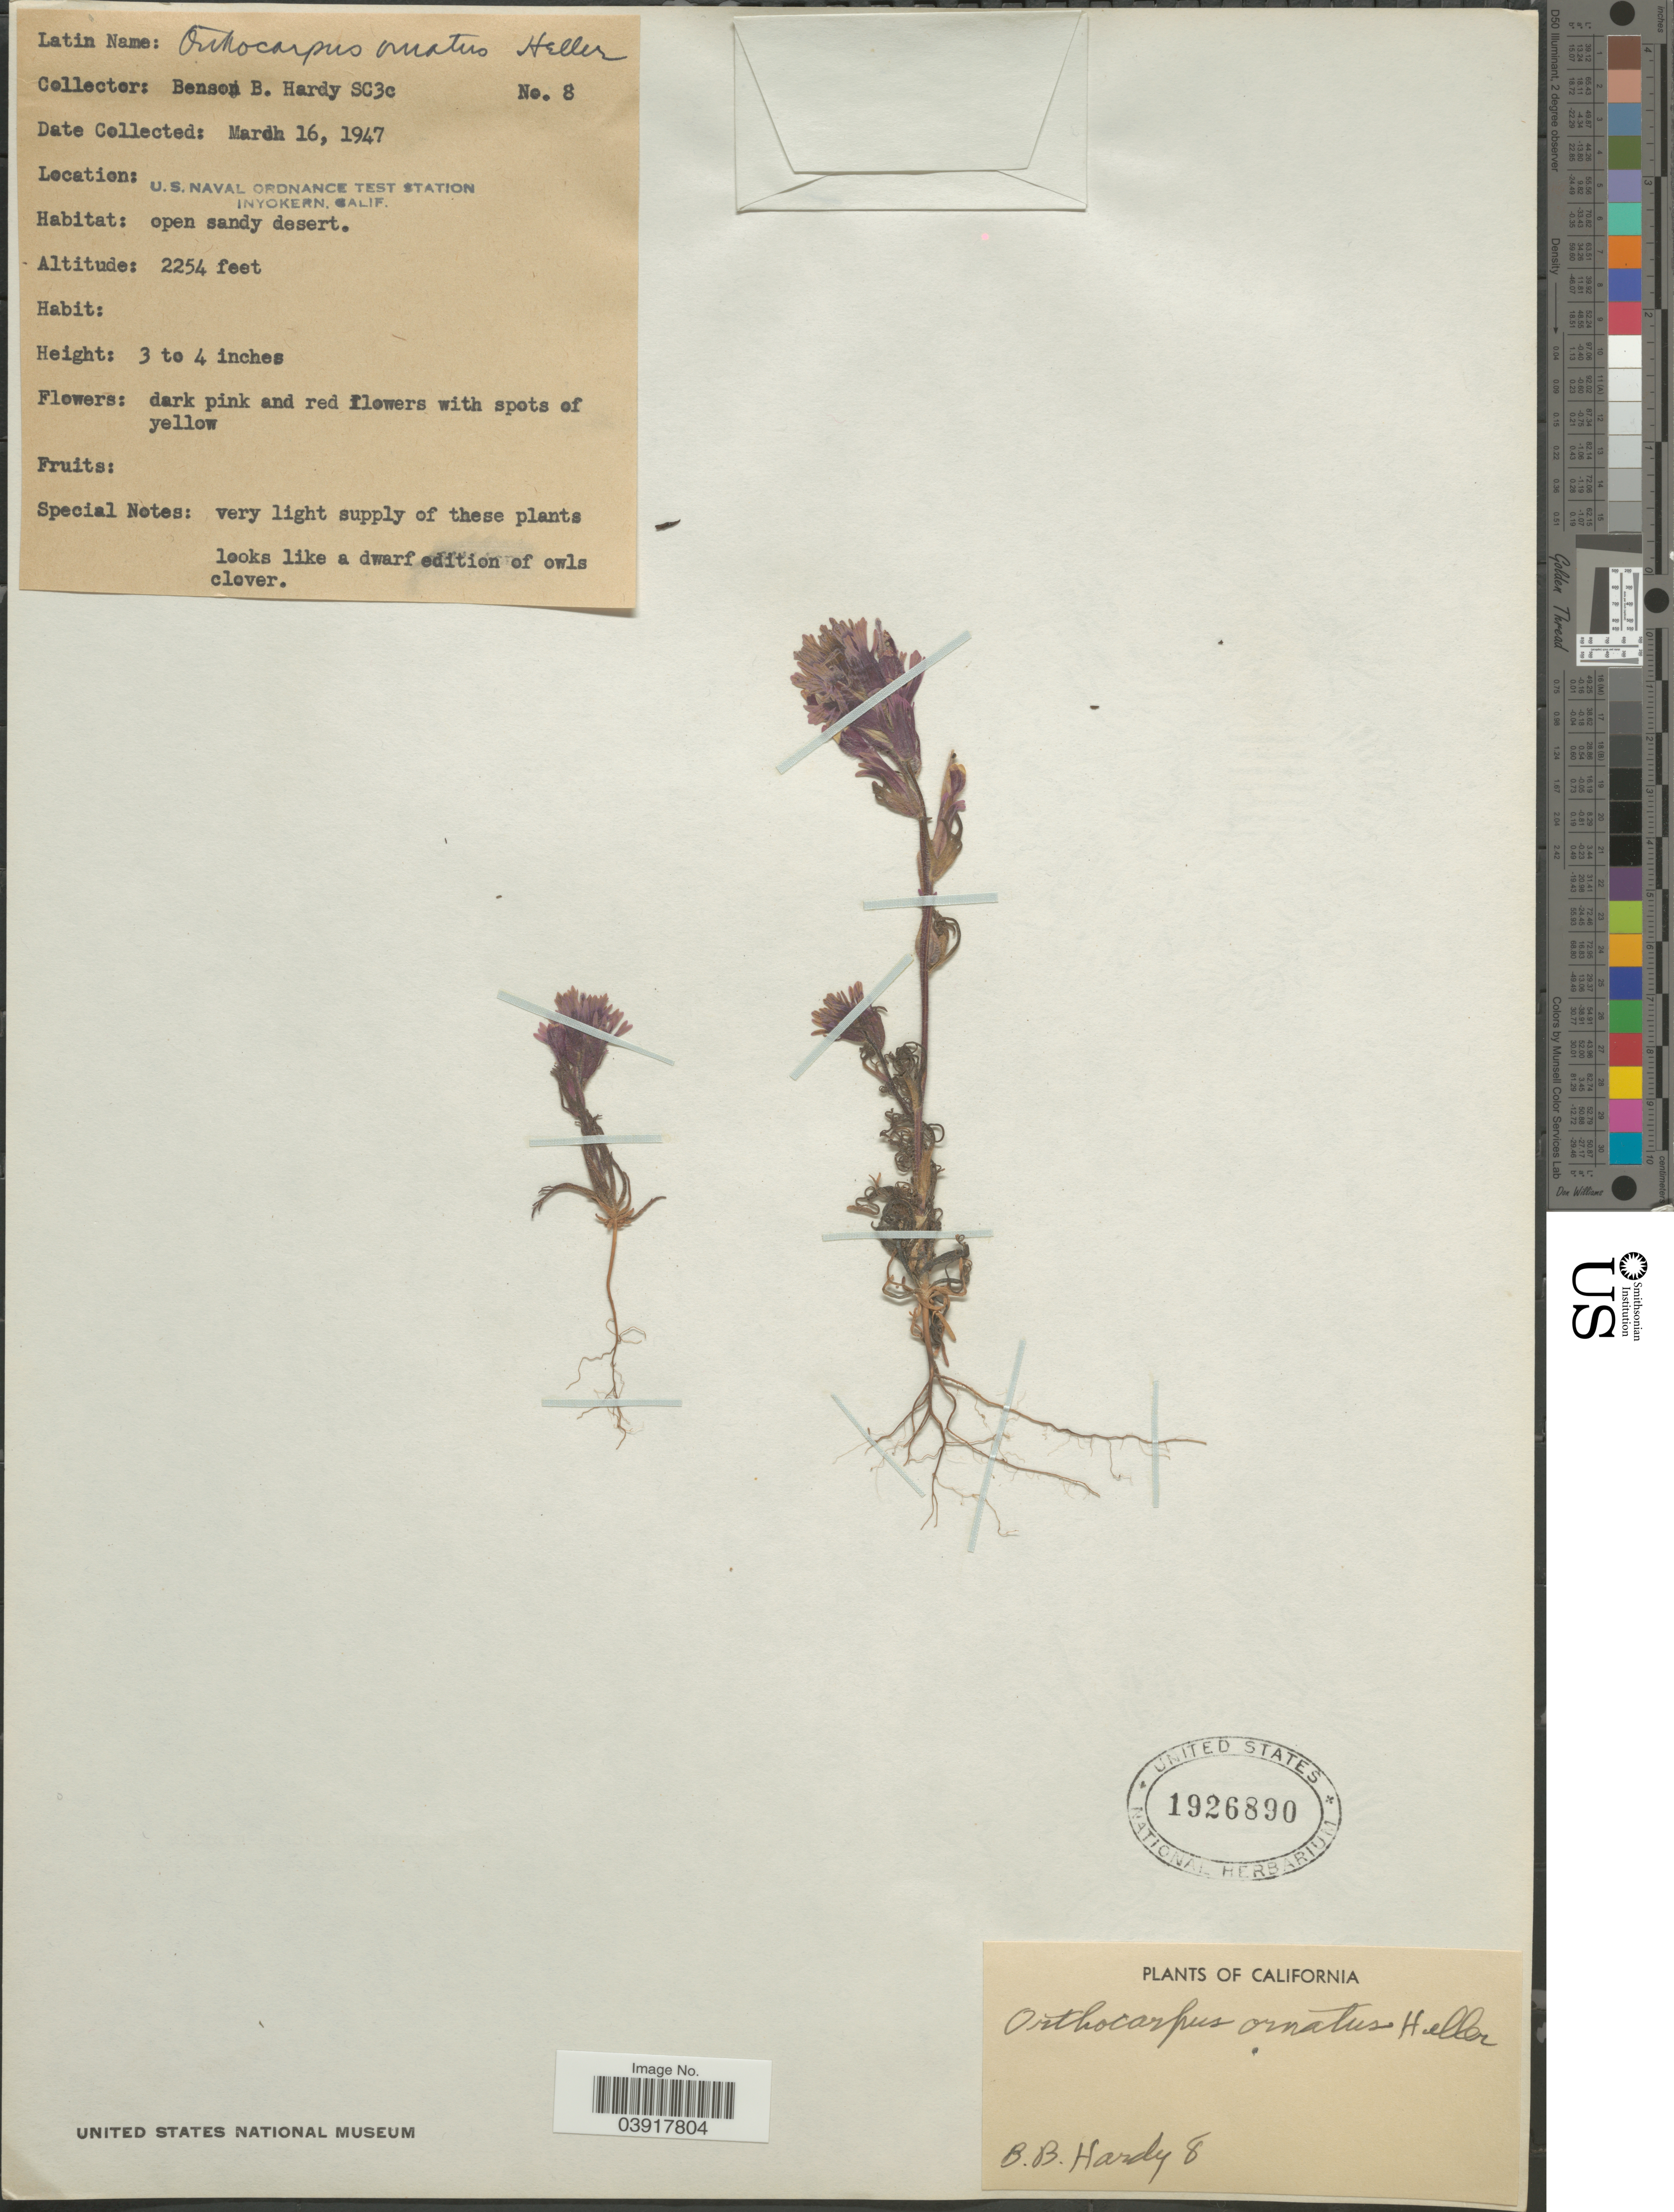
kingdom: Plantae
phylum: Tracheophyta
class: Magnoliopsida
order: Lamiales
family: Orobanchaceae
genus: Orthocarpus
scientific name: Orthocarpus ornatus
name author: A. Heller ex Jeps.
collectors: B. Hardy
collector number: SC3c/8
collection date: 1947-03-16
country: United States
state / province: California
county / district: Kern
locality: U.S.Naval Ordnance Test Station. Inyokern.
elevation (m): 687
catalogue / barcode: US 1926890